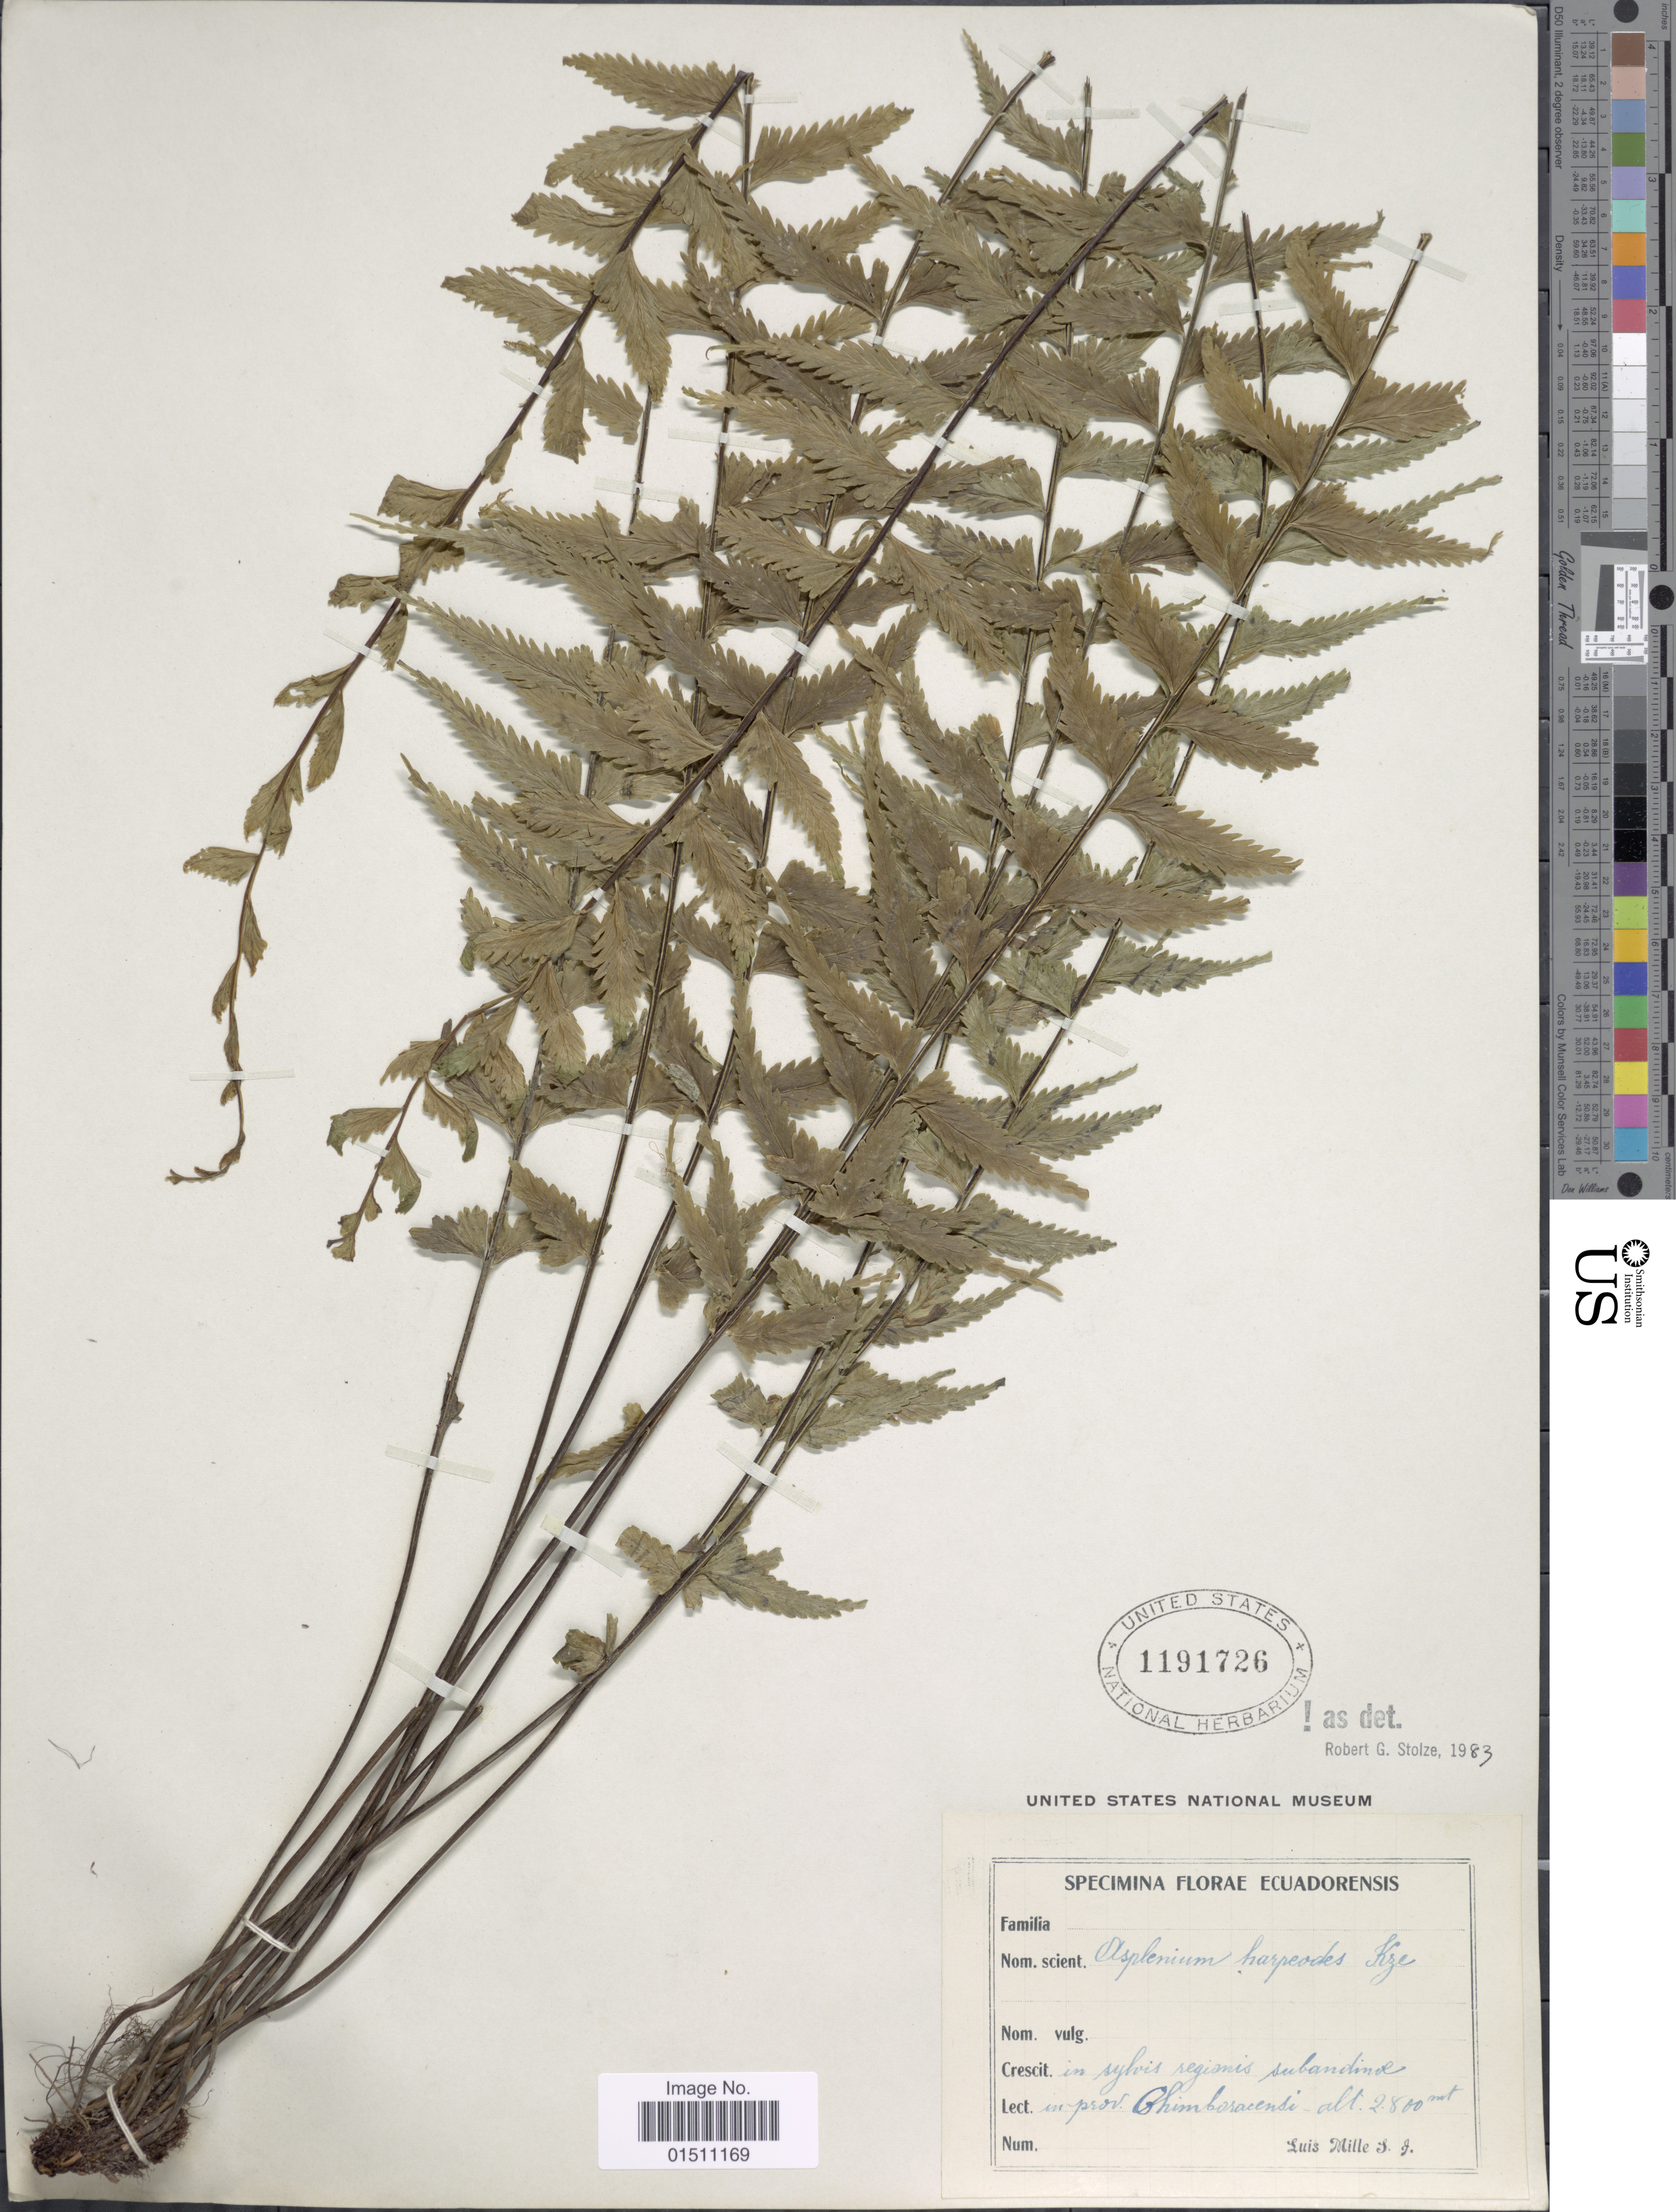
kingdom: Plantae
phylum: Tracheophyta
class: Polypodiopsida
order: Polypodiales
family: Aspleniaceae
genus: Asplenium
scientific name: Asplenium harpeodes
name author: Kunze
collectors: L. Mille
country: Ecuador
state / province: Chimborazo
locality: Ecuadorensis, in sylvis regionis subandina.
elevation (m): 2800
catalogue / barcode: US 1191726